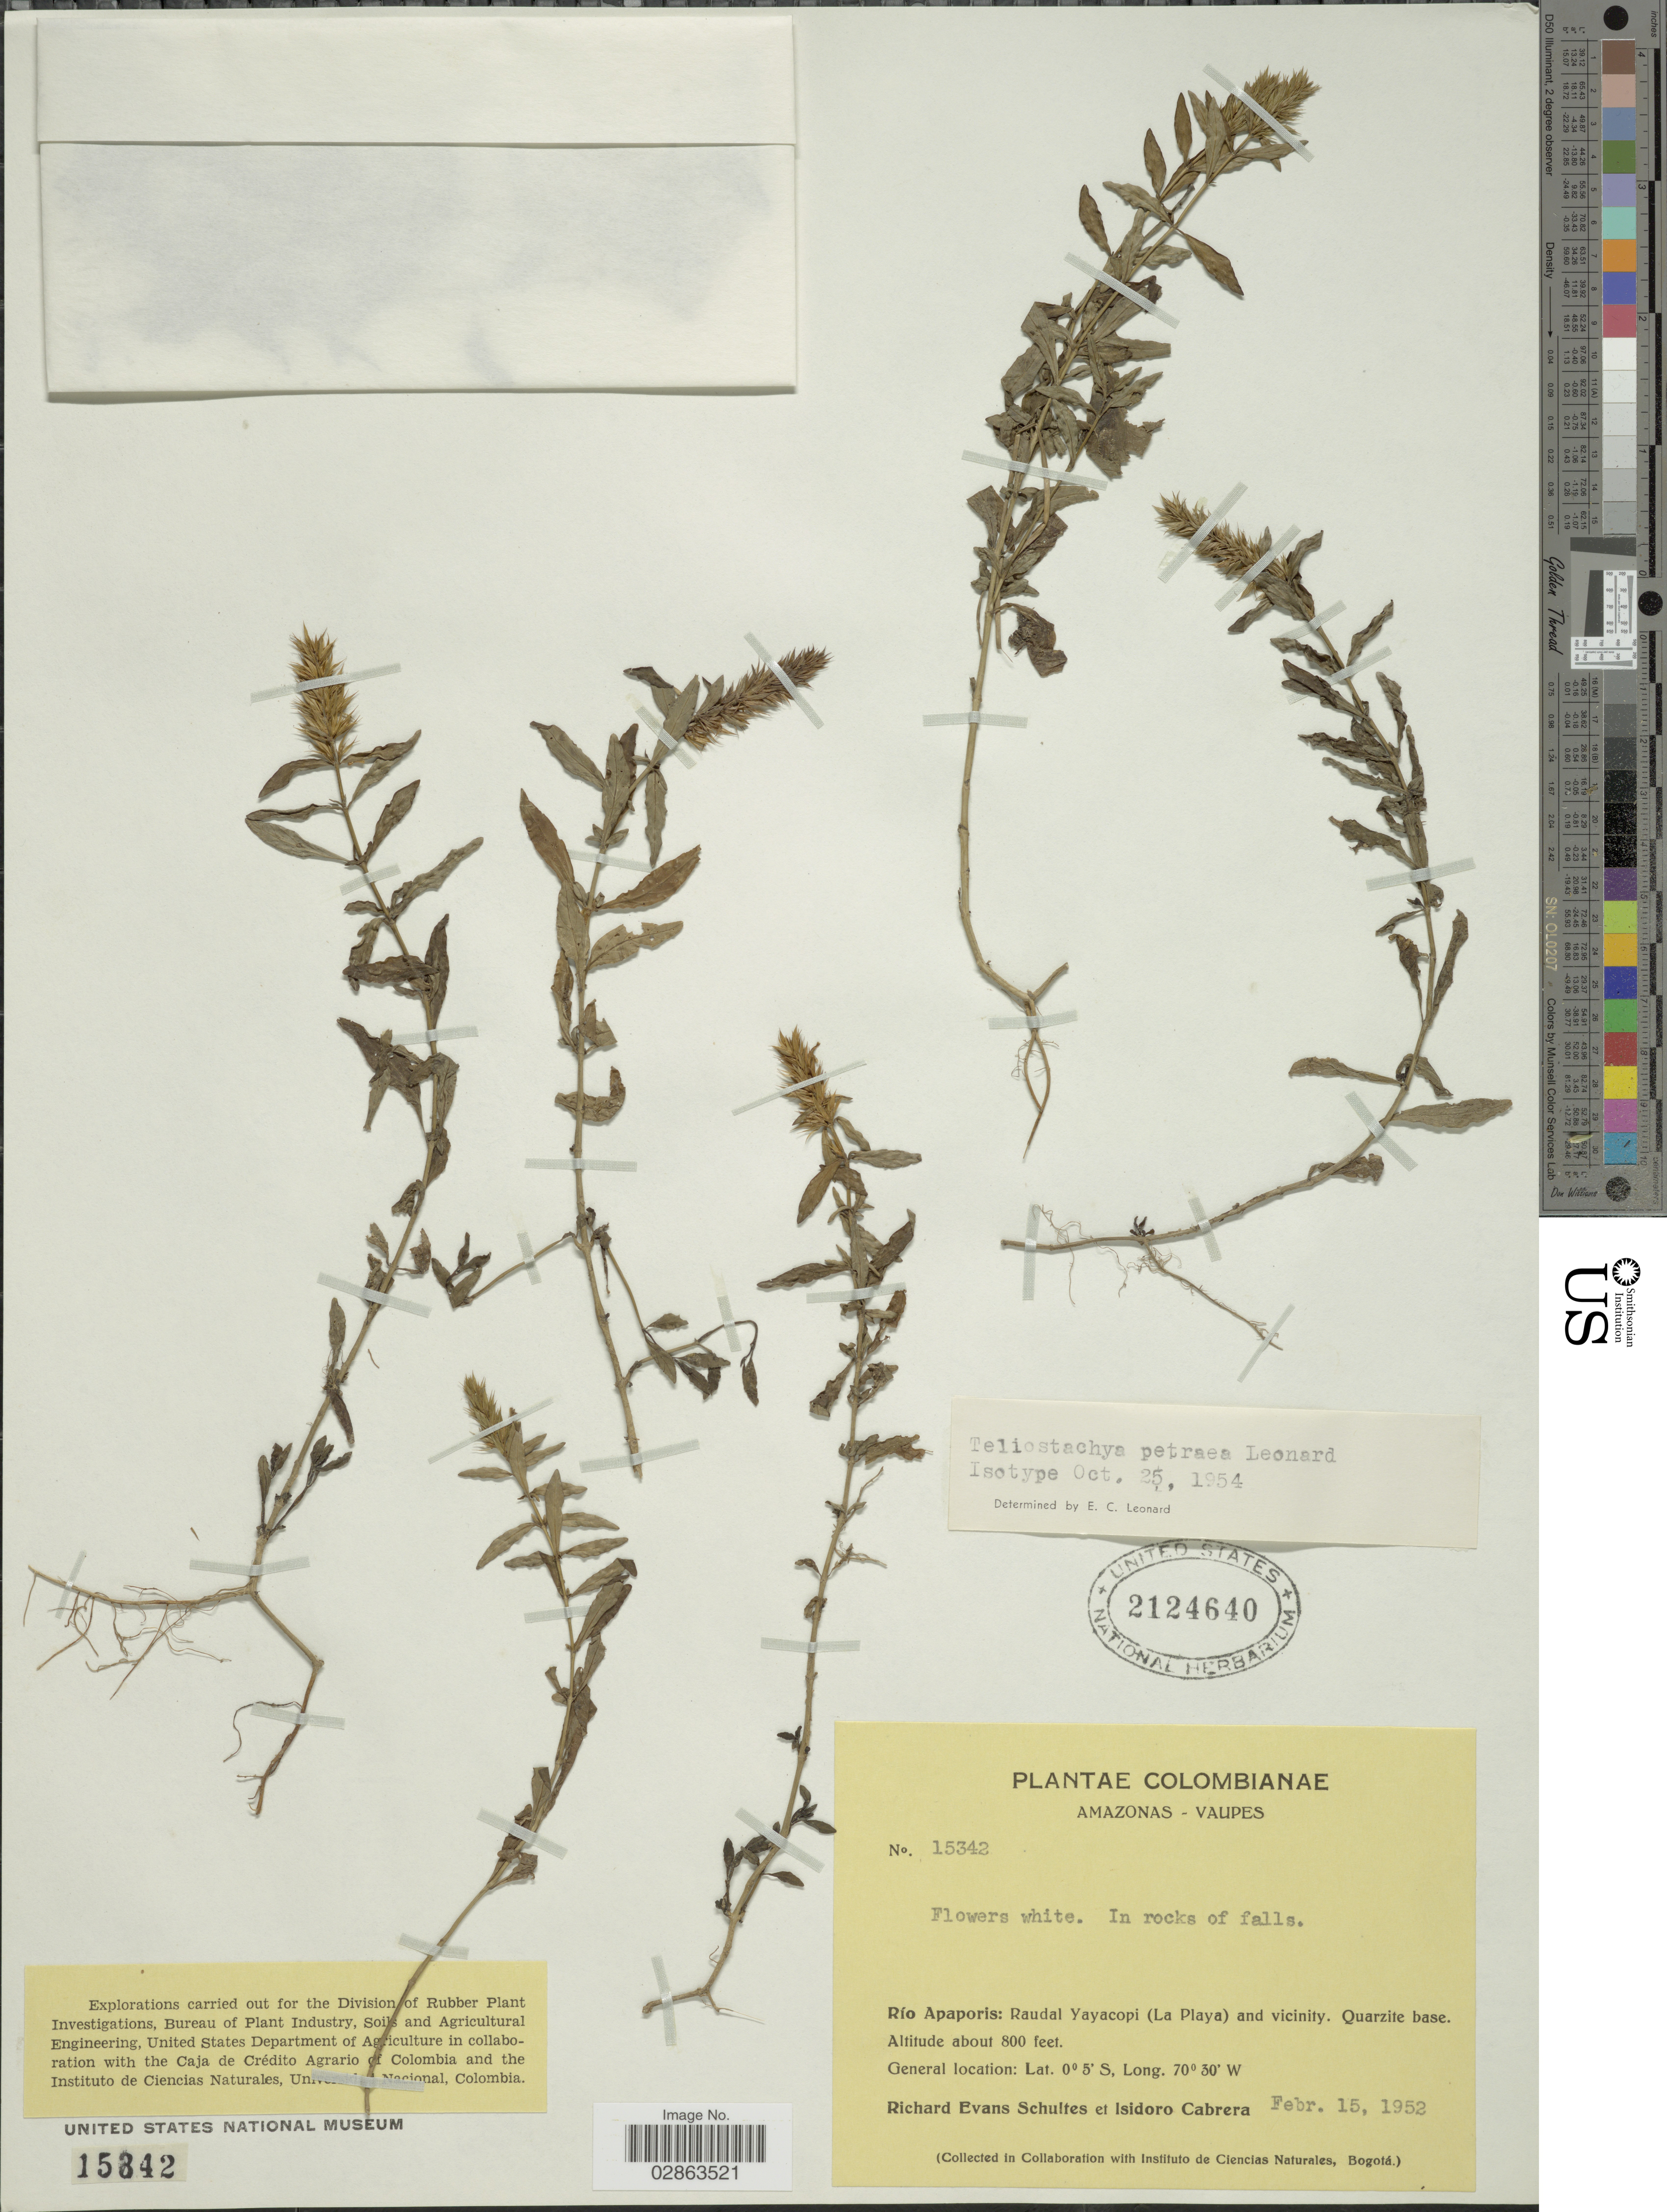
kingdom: Plantae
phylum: Tracheophyta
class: Magnoliopsida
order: Lamiales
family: Acanthaceae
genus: Teliostachya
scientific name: Teliostachya petraea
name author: Leonard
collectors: R. E. Schultes & I. Cabrera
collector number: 15342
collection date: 1952-02-15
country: Colombia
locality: Amazonas-Vaupes. Río Apaporis: Raudal Yayacopi (La Playa) and vicinity. Quarzite base.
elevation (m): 244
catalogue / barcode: US 2124640